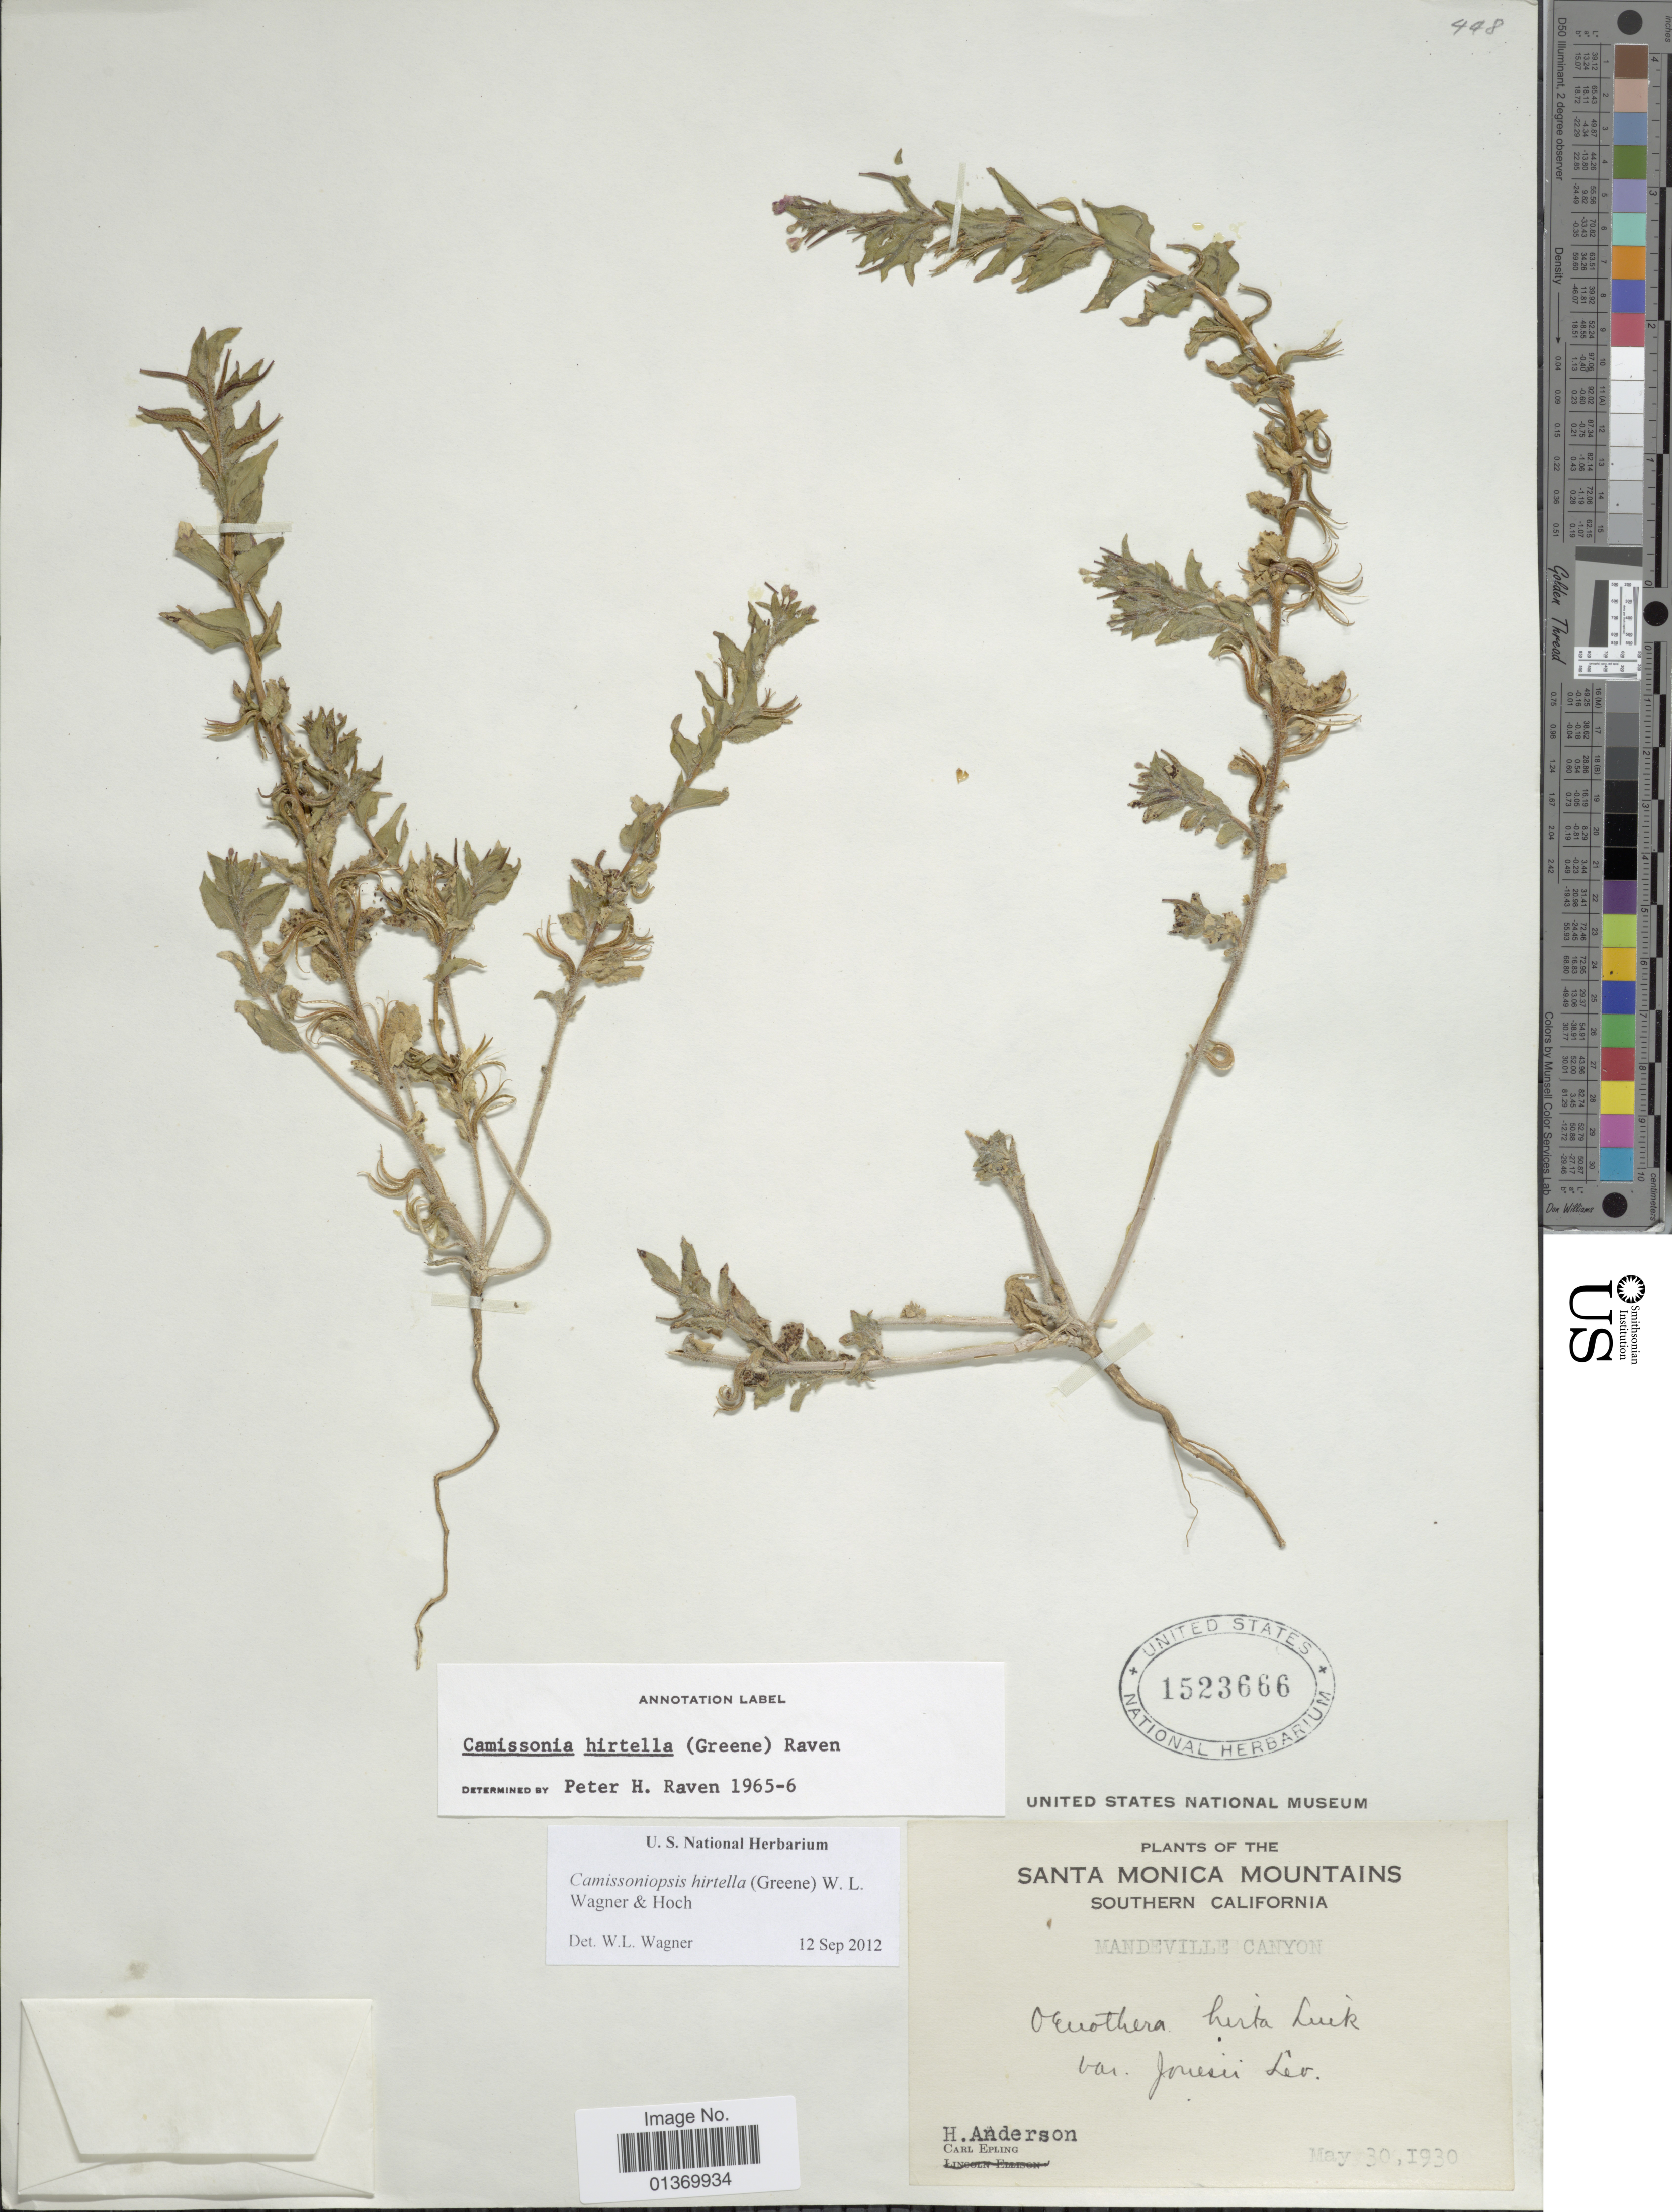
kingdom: Plantae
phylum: Tracheophyta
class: Magnoliopsida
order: Myrtales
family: Onagraceae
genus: Camissoniopsis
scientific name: Camissoniopsis hirtella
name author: (Greene) W.L. Wagner & Hoch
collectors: H. Anderson & C. C. Epling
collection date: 1930-05-30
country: United States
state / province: California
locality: Southern California, Mandeville Canyon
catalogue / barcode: US 1523666